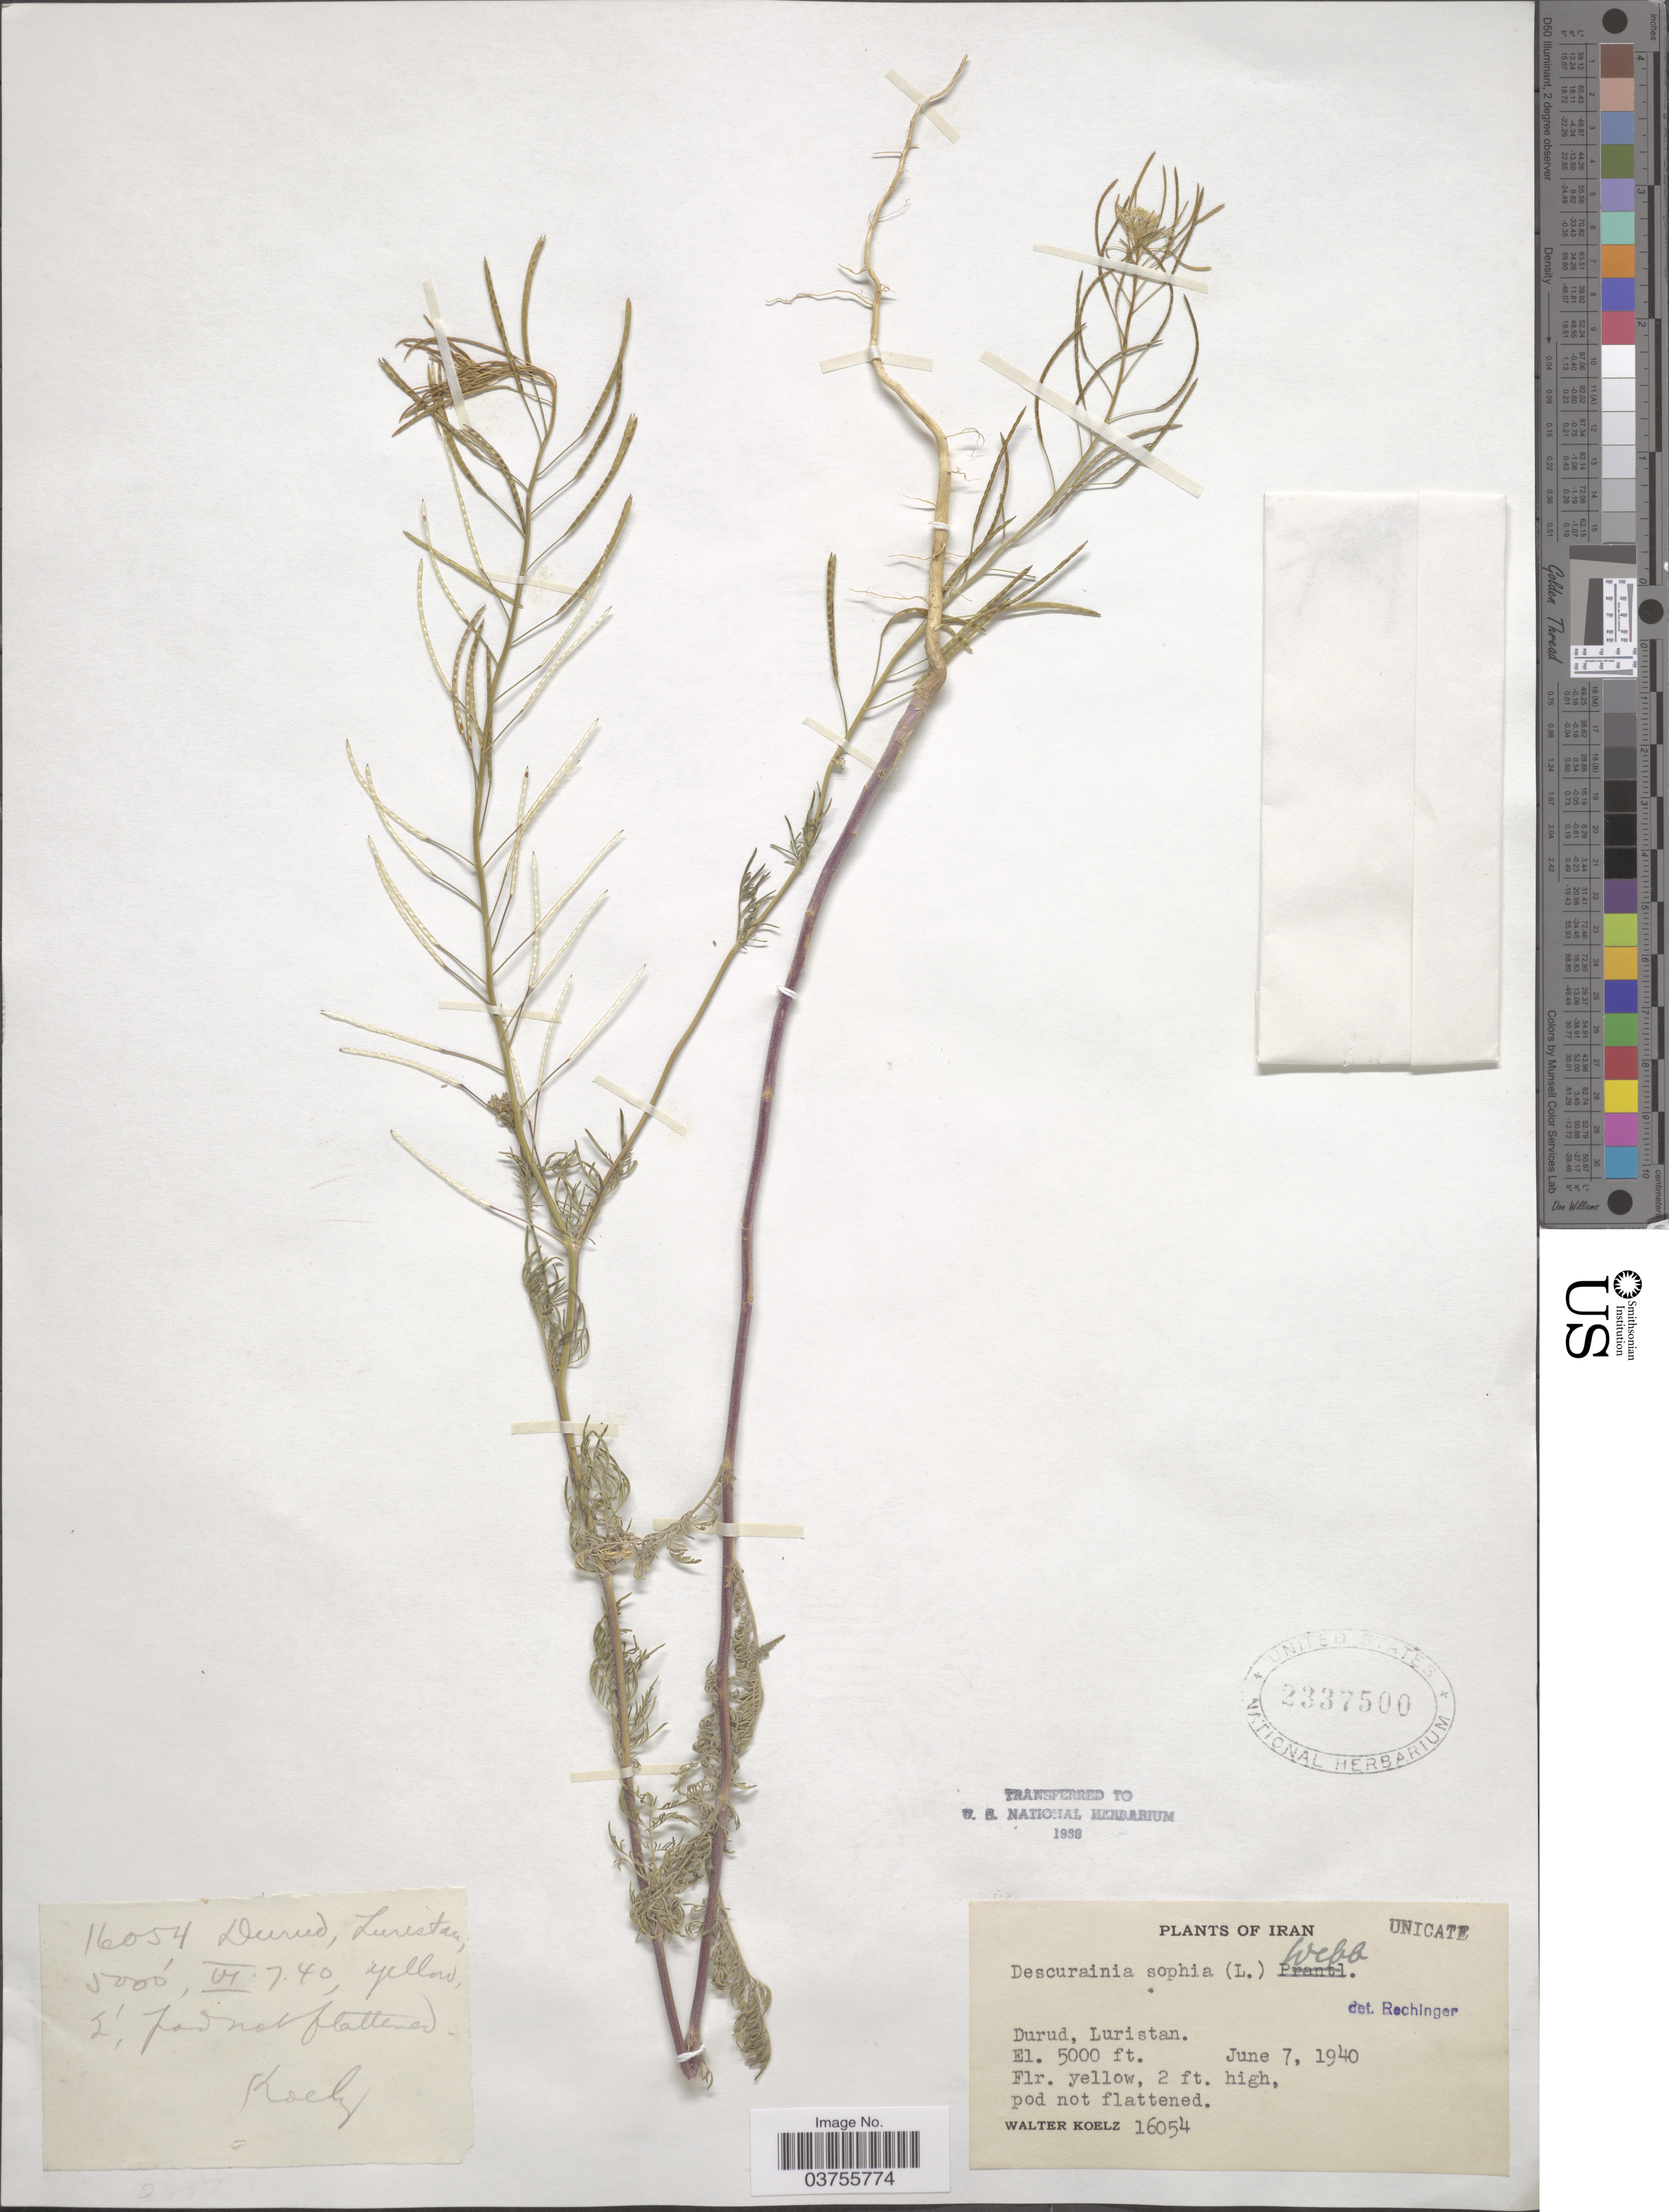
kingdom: Plantae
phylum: Tracheophyta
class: Magnoliopsida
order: Brassicales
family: Brassicaceae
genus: Sophia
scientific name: Sophia sophia (L.) Britton nom. illeg. (tautonym)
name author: (L.) Britton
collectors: W. N. Koelz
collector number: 16054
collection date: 1940-06-07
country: Iran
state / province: Lorestan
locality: Durud.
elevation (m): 1524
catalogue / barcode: US 2337500